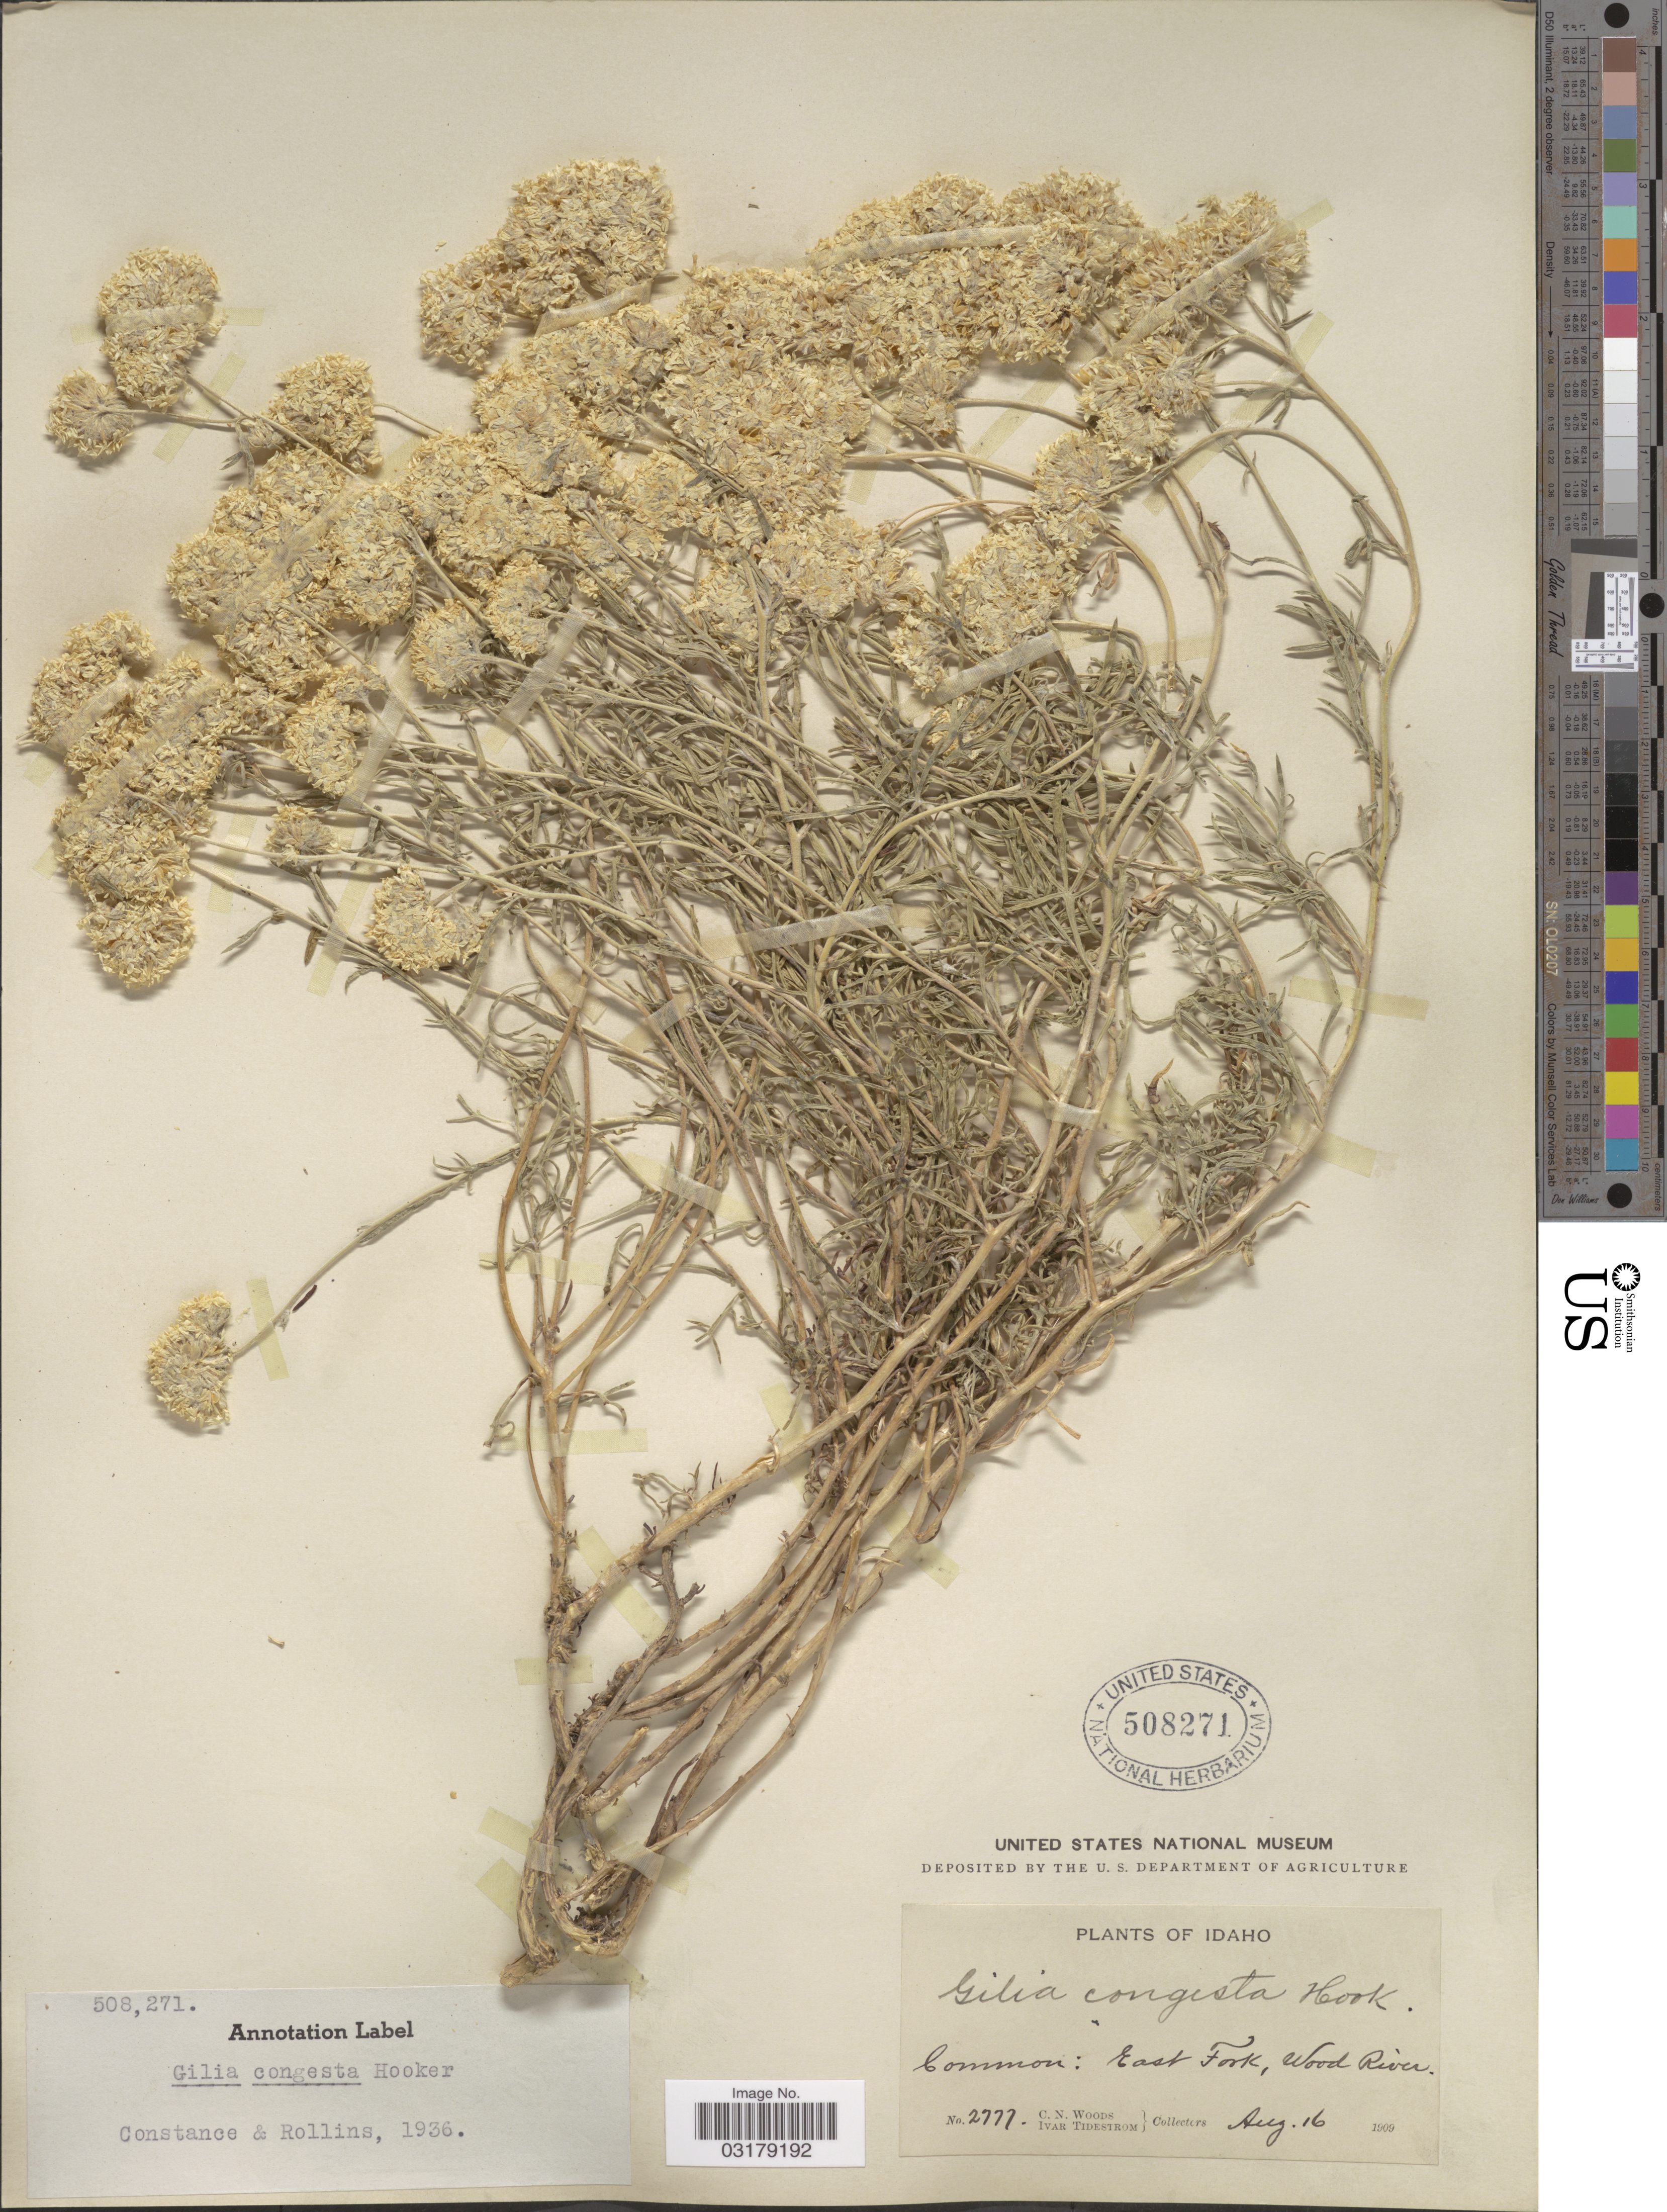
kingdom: Plantae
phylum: Tracheophyta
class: Magnoliopsida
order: Ericales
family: Polemoniaceae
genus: Ipomopsis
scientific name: Ipomopsis congesta subsp. viridis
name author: (Cronquist) A. Day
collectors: C. Woods & I. F. Tidestrom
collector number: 2777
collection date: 1909-08-16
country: United States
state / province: Idaho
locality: East Fork, Wood River.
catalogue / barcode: US 508271